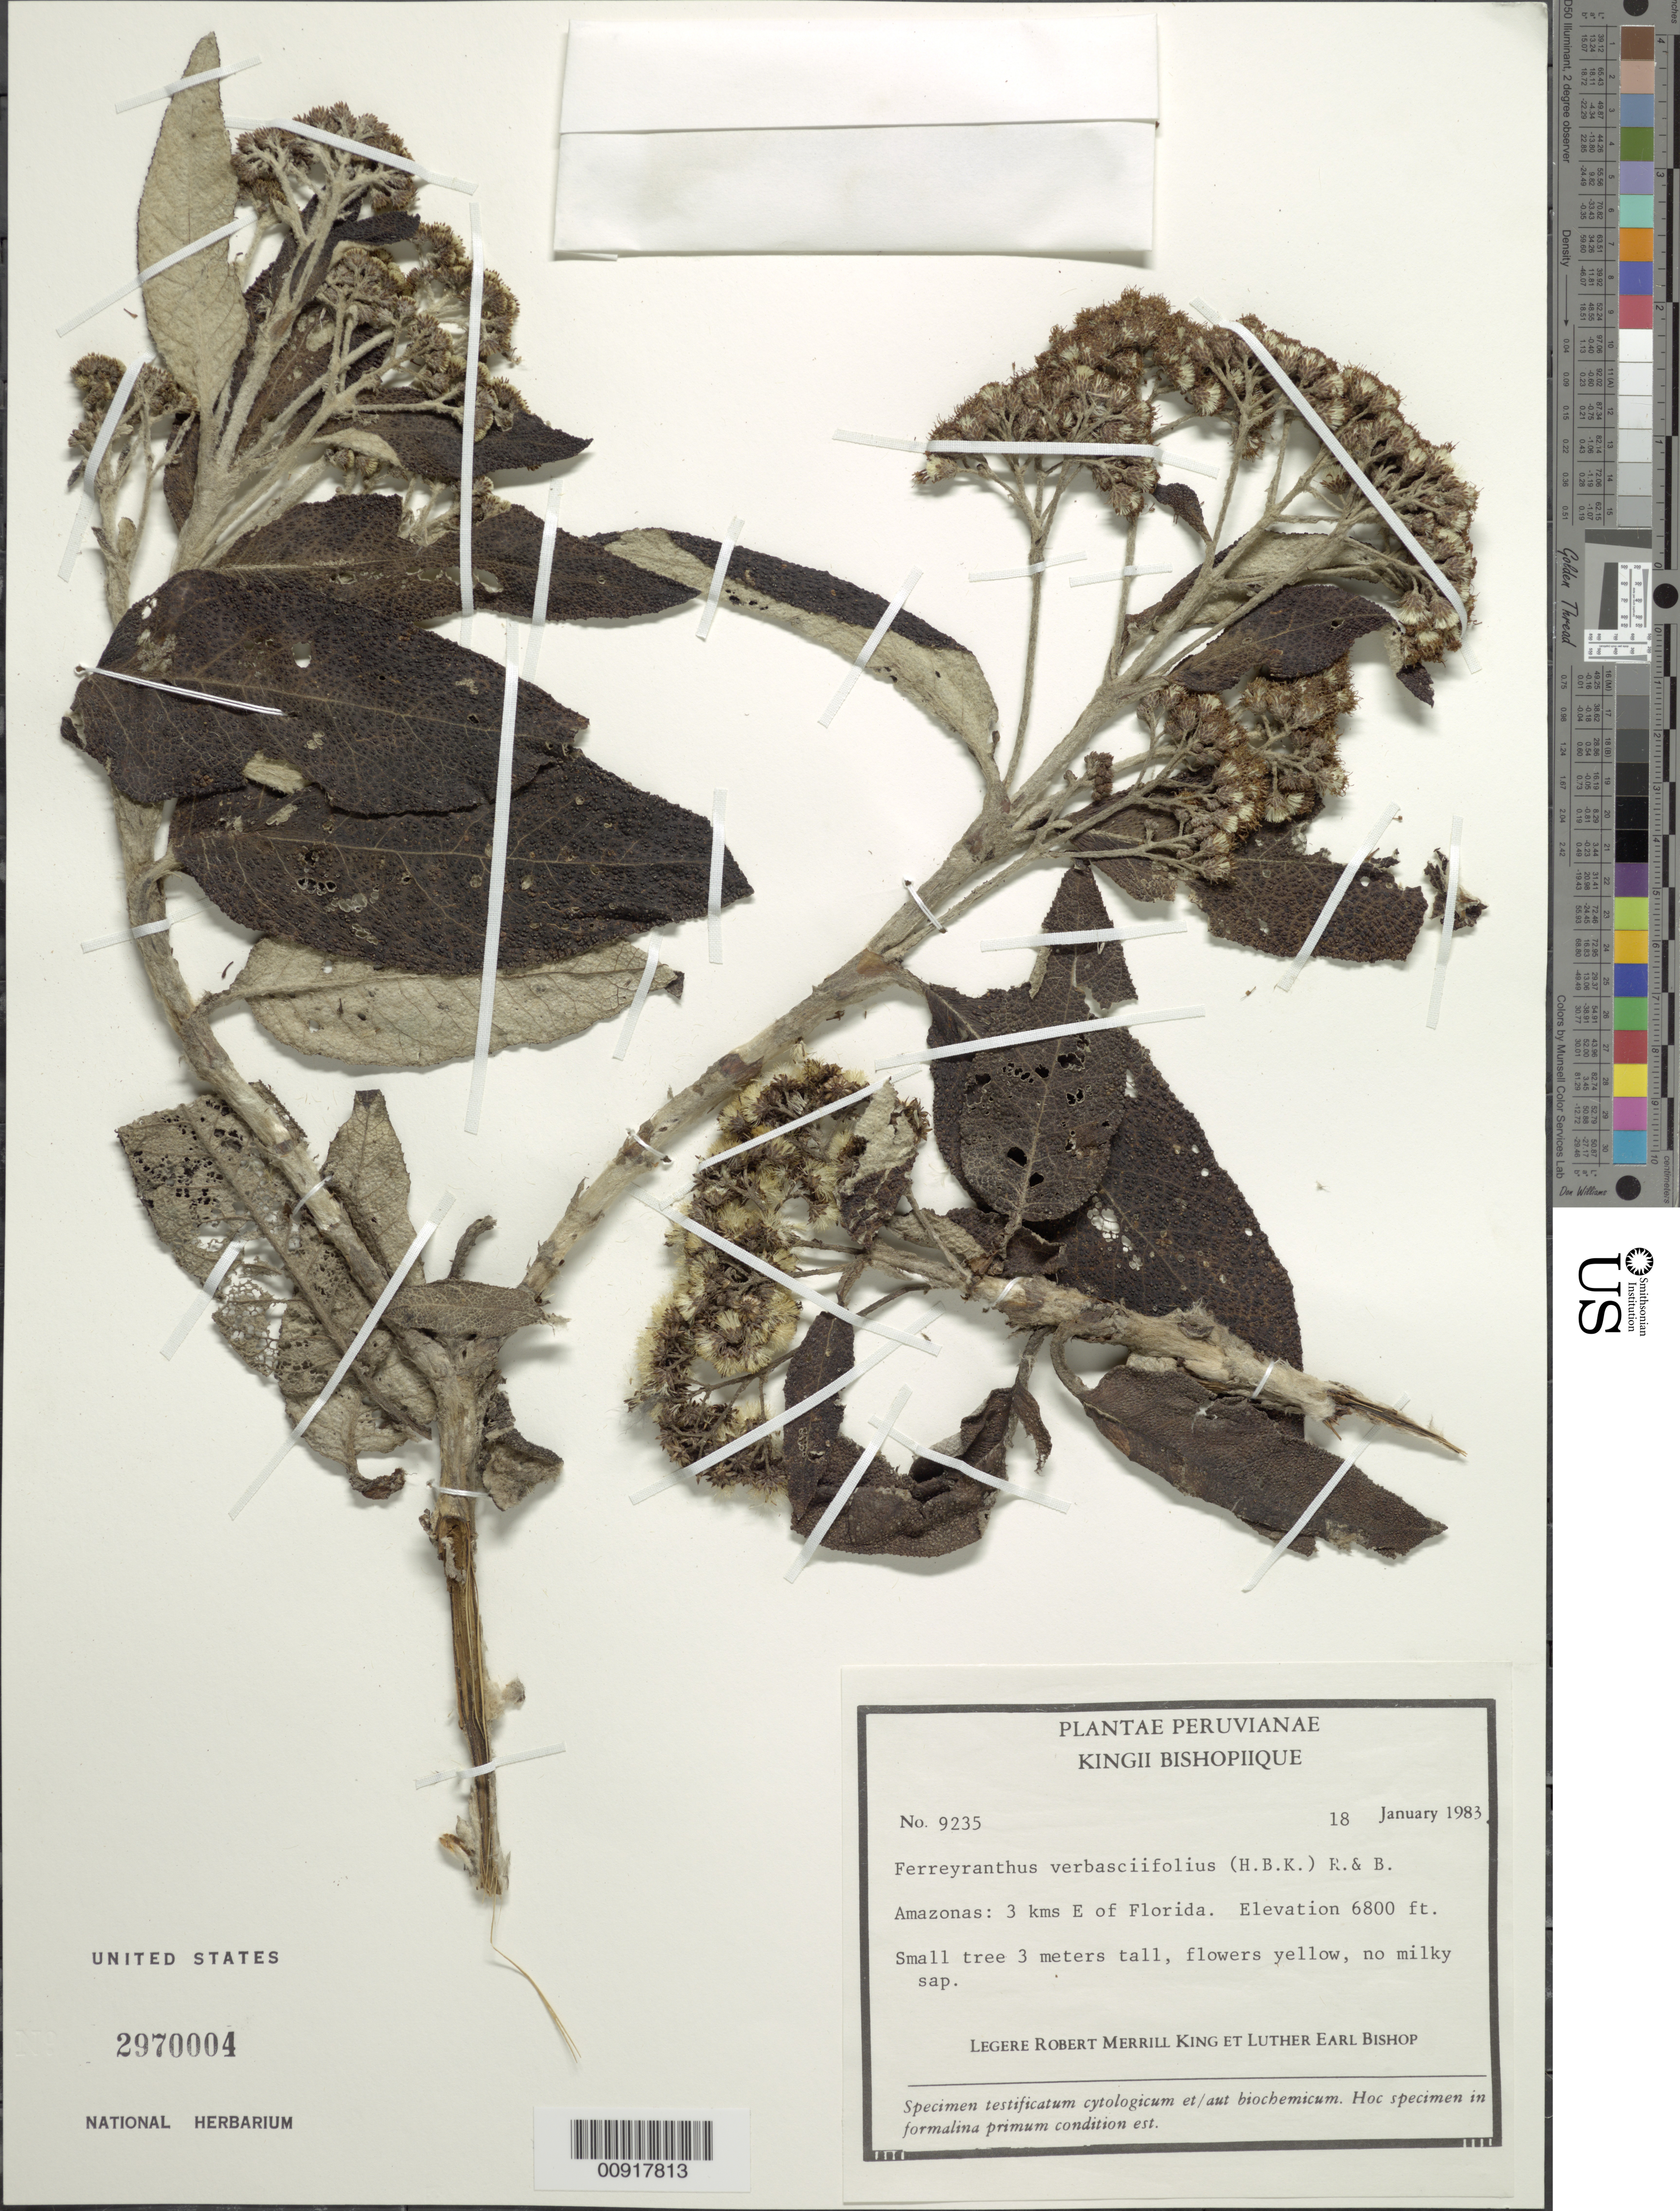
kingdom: Plantae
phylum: Tracheophyta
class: Magnoliopsida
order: Asterales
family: Asteraceae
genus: Ferreyranthus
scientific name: Ferreyranthus verbascifolius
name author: (Kunth) H. Rob. & Brettell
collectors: R. M. King & L. E. Bishop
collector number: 9235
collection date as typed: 18 January 1983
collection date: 1983-01-18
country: Peru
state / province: Amazonas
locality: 3 km E of Florida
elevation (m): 2073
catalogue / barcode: US 2970004